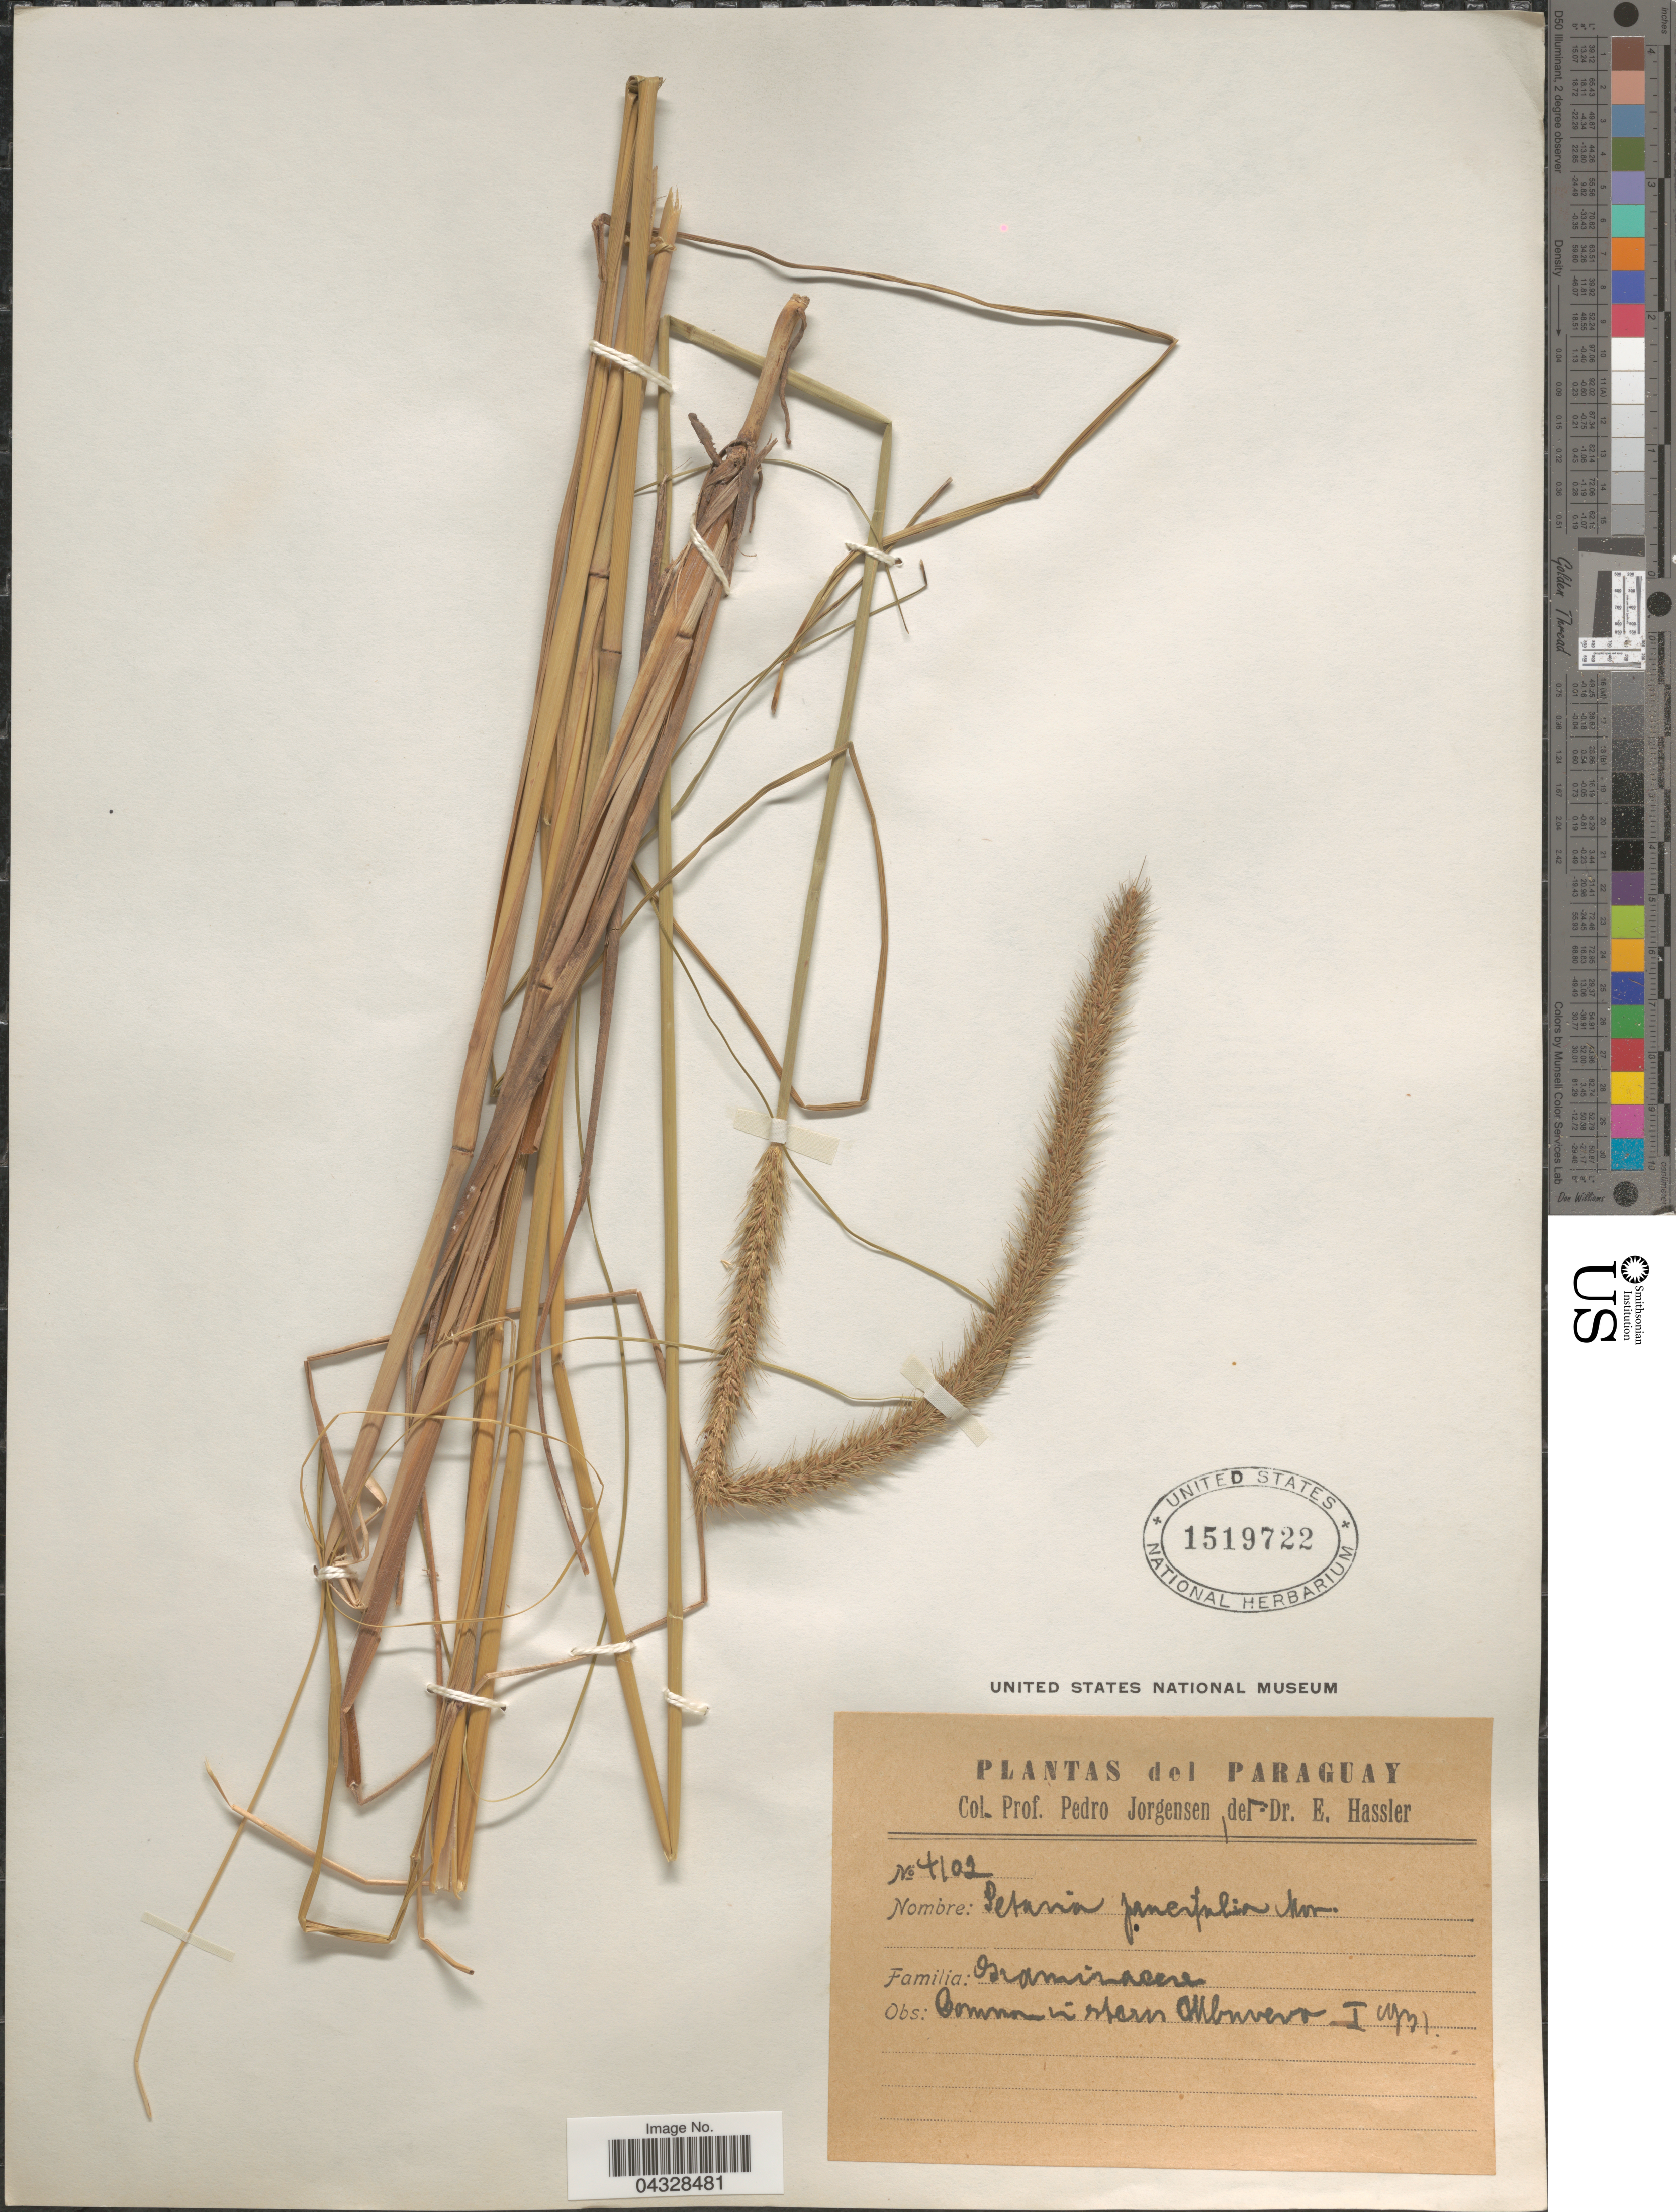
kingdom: Plantae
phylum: Tracheophyta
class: Liliopsida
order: Poales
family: Poaceae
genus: Setaria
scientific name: Setaria paucifolia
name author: (Morong) Lindm.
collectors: P. Jörgensen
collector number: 4102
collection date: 1931-01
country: Paraguay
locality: Common in stern Mbuvevo.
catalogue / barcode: US 1519722